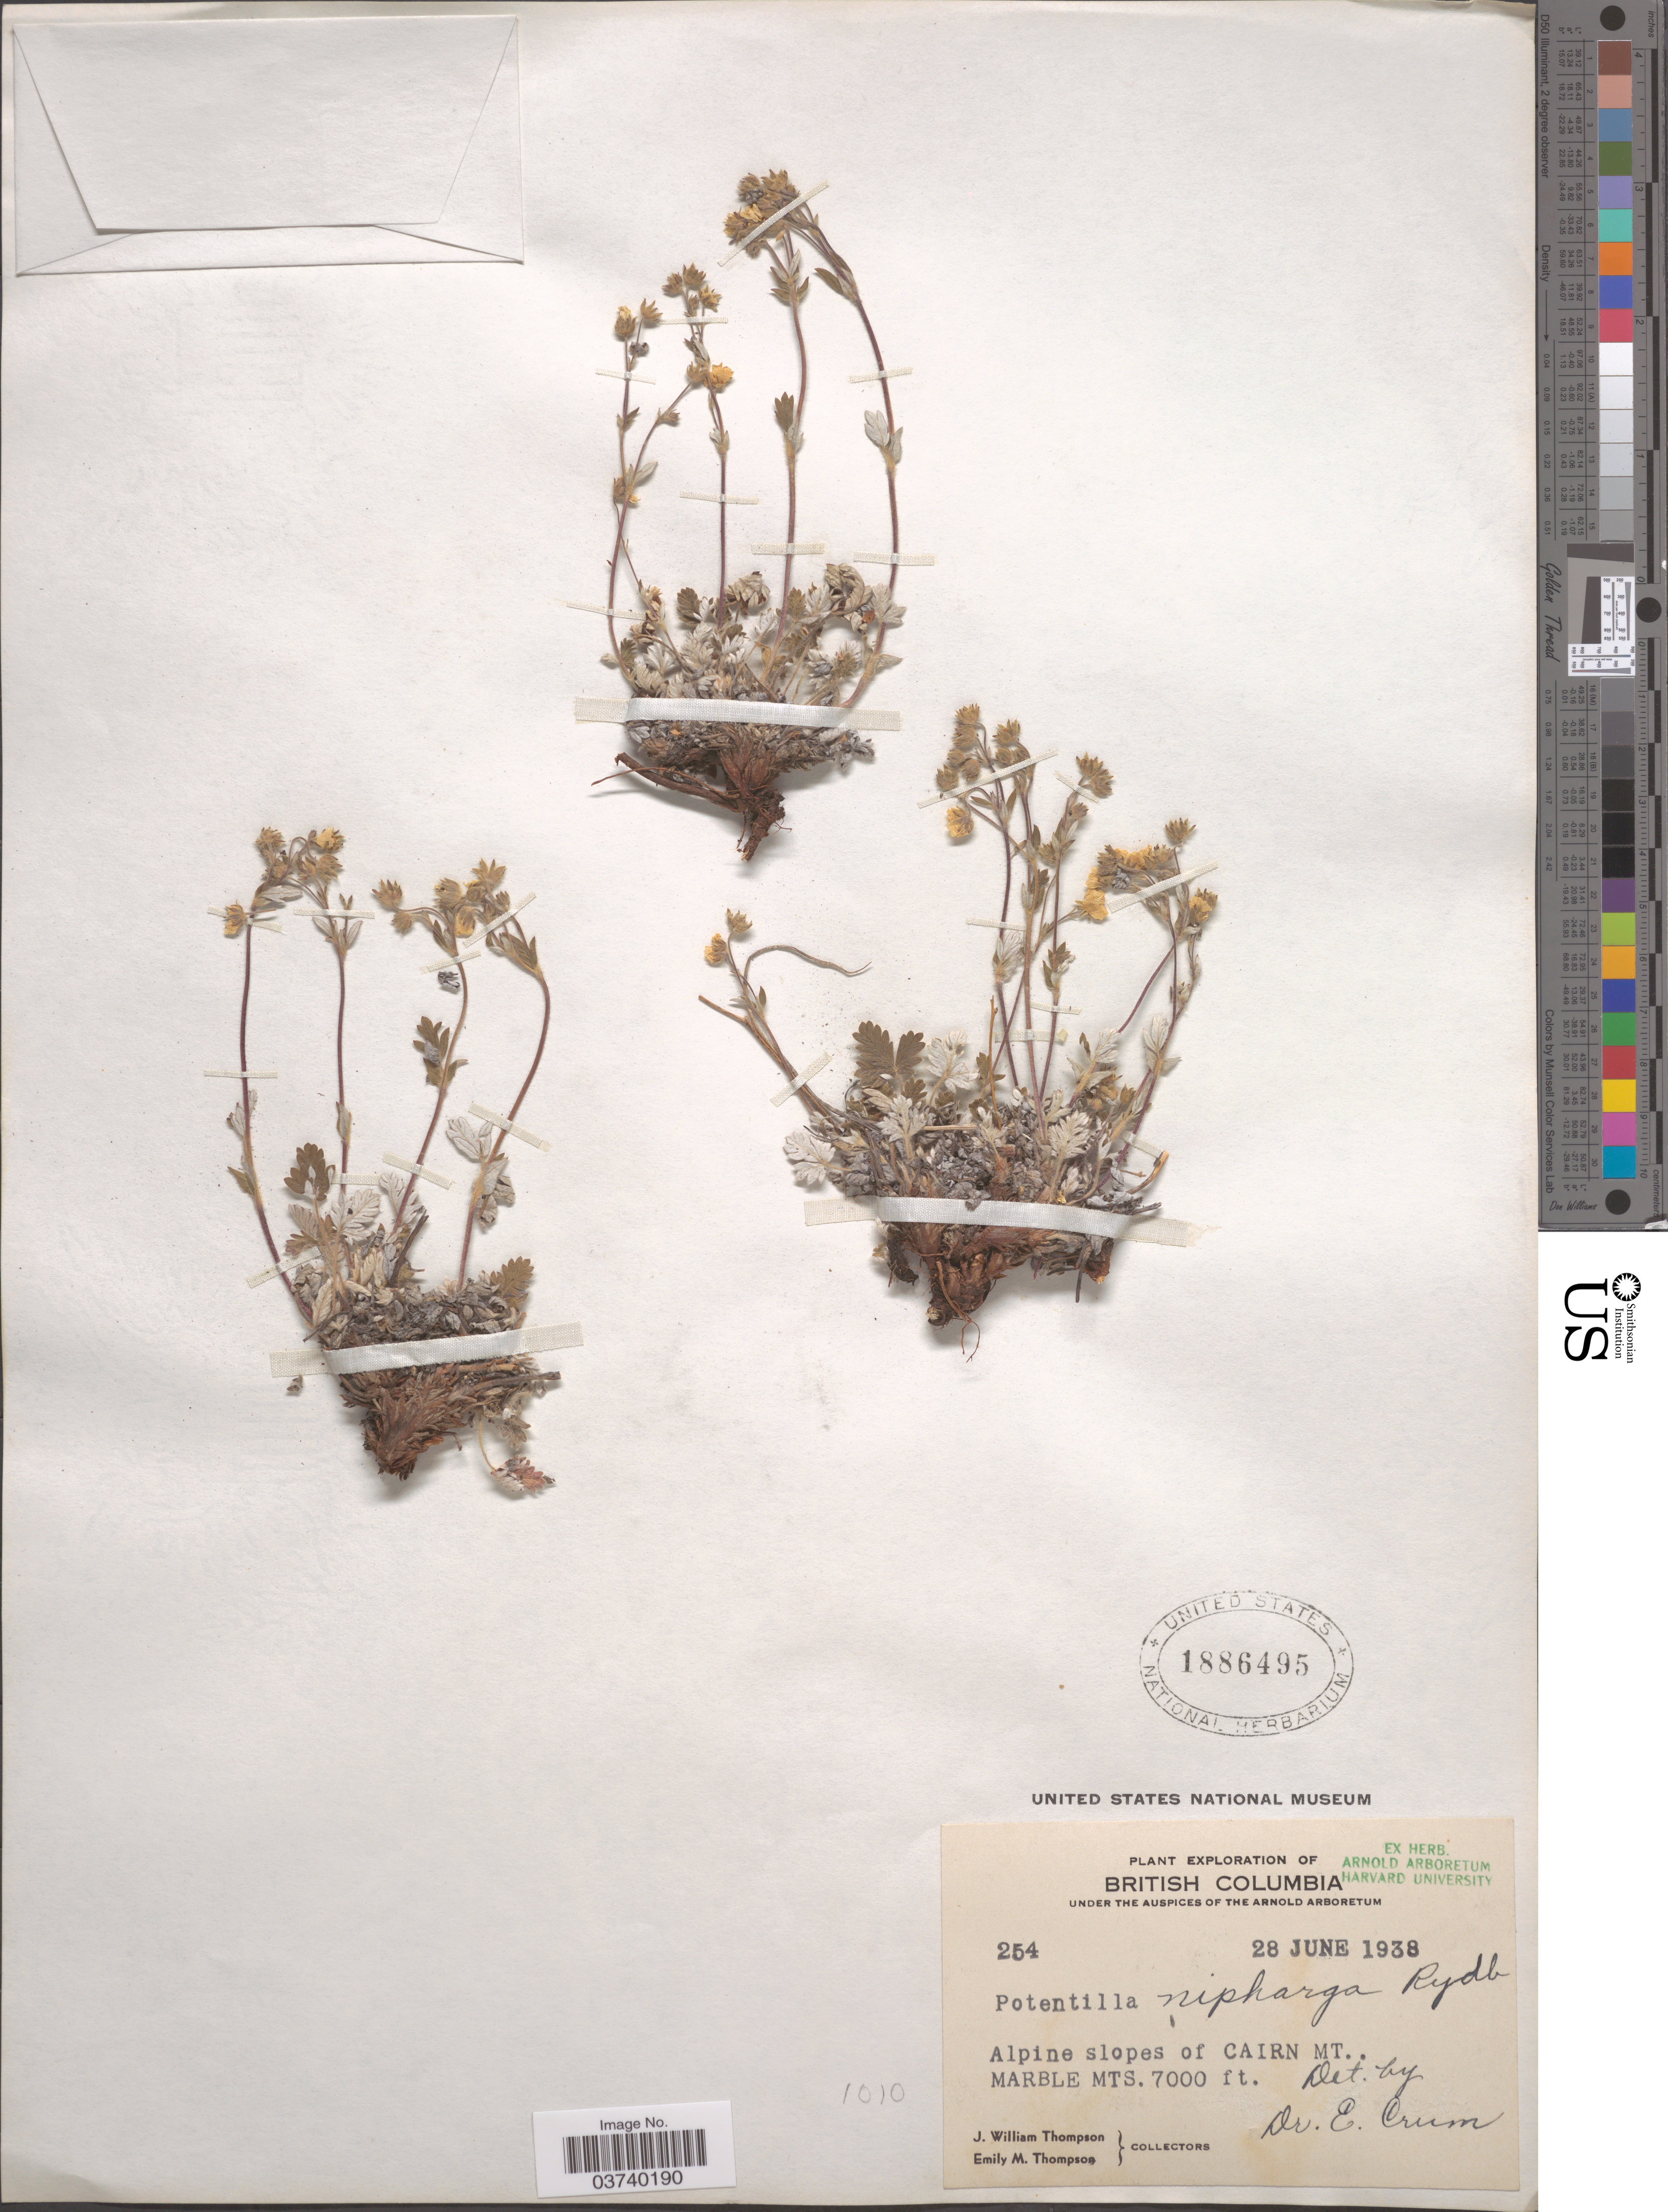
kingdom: Plantae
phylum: Tracheophyta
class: Magnoliopsida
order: Rosales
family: Rosaceae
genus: Potentilla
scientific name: Potentilla nivea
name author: L.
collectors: J. W. Thompson & E. M. Thompson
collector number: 254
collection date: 1938-06-28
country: Canada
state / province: British Columbia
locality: Alpine slopes of Cairn Mt.. Marble Mts.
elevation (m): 2134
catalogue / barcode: US 1886495